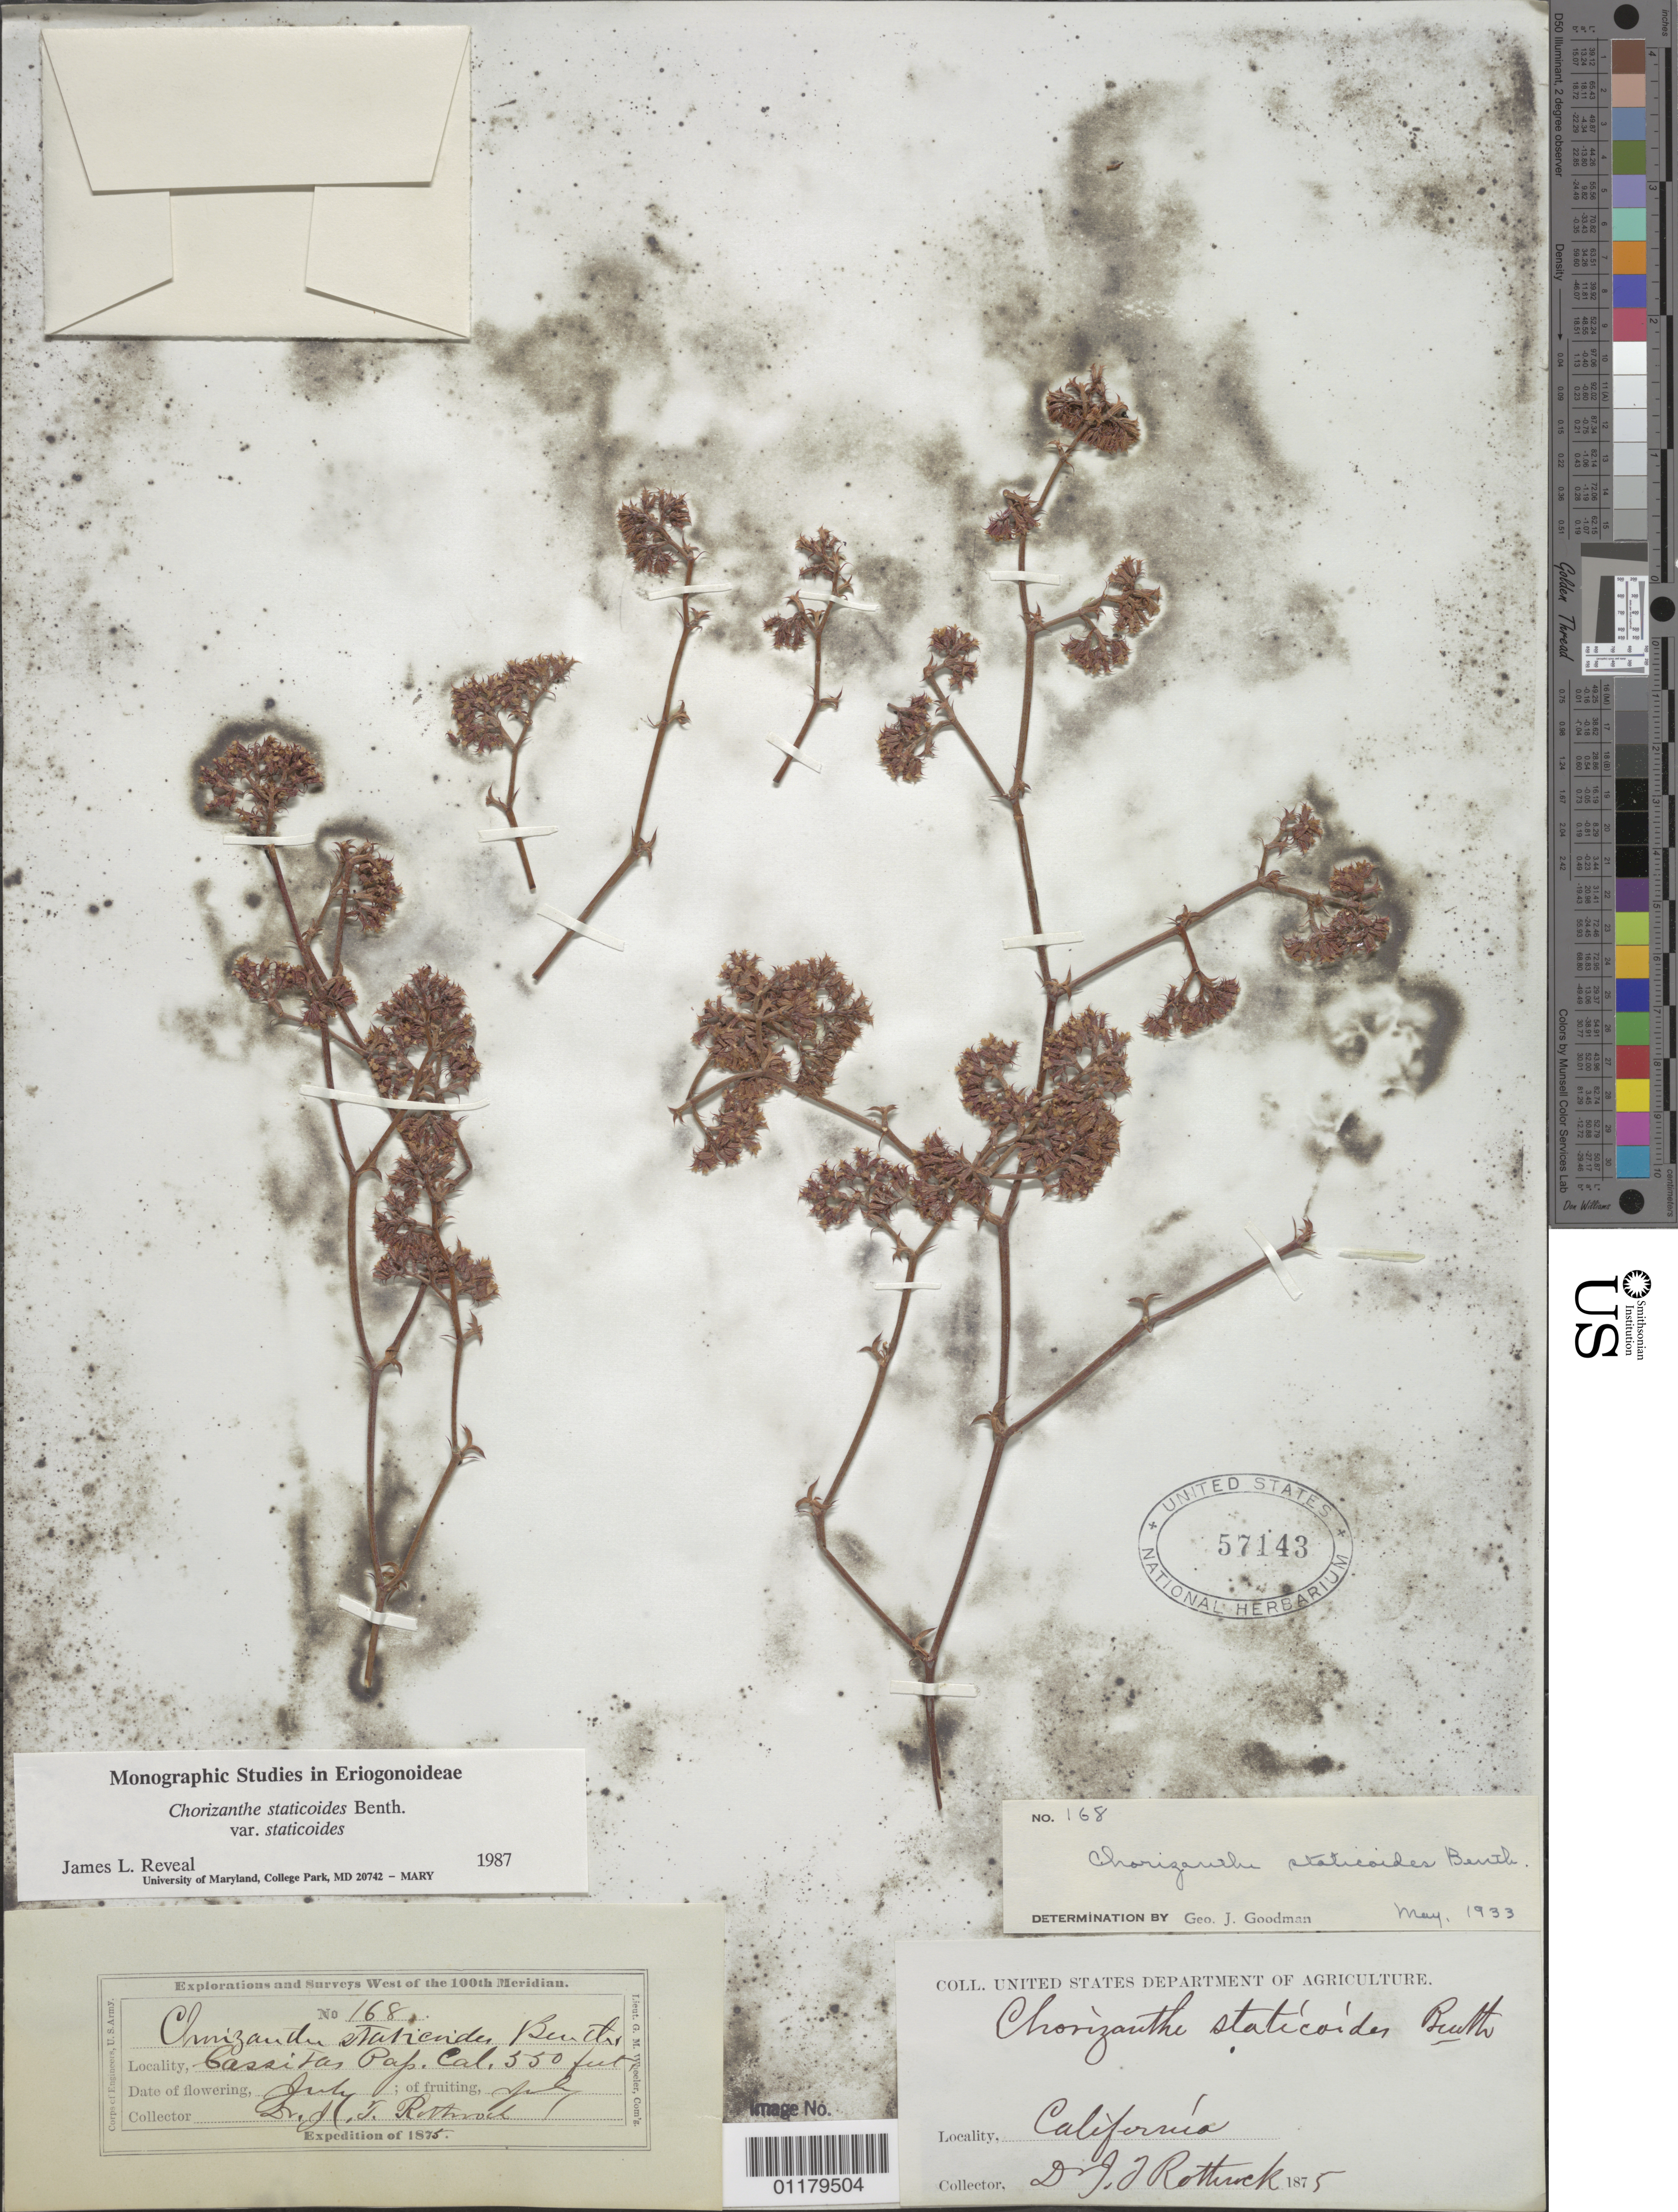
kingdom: Plantae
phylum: Tracheophyta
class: Magnoliopsida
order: Caryophyllales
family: Polygonaceae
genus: Chorizanthe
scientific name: Chorizanthe staticoides var. staticoides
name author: Benth.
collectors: J. T. Rothrock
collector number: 168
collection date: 1875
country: United States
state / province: California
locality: Cassitas Pass.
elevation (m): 168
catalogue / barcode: US 57143